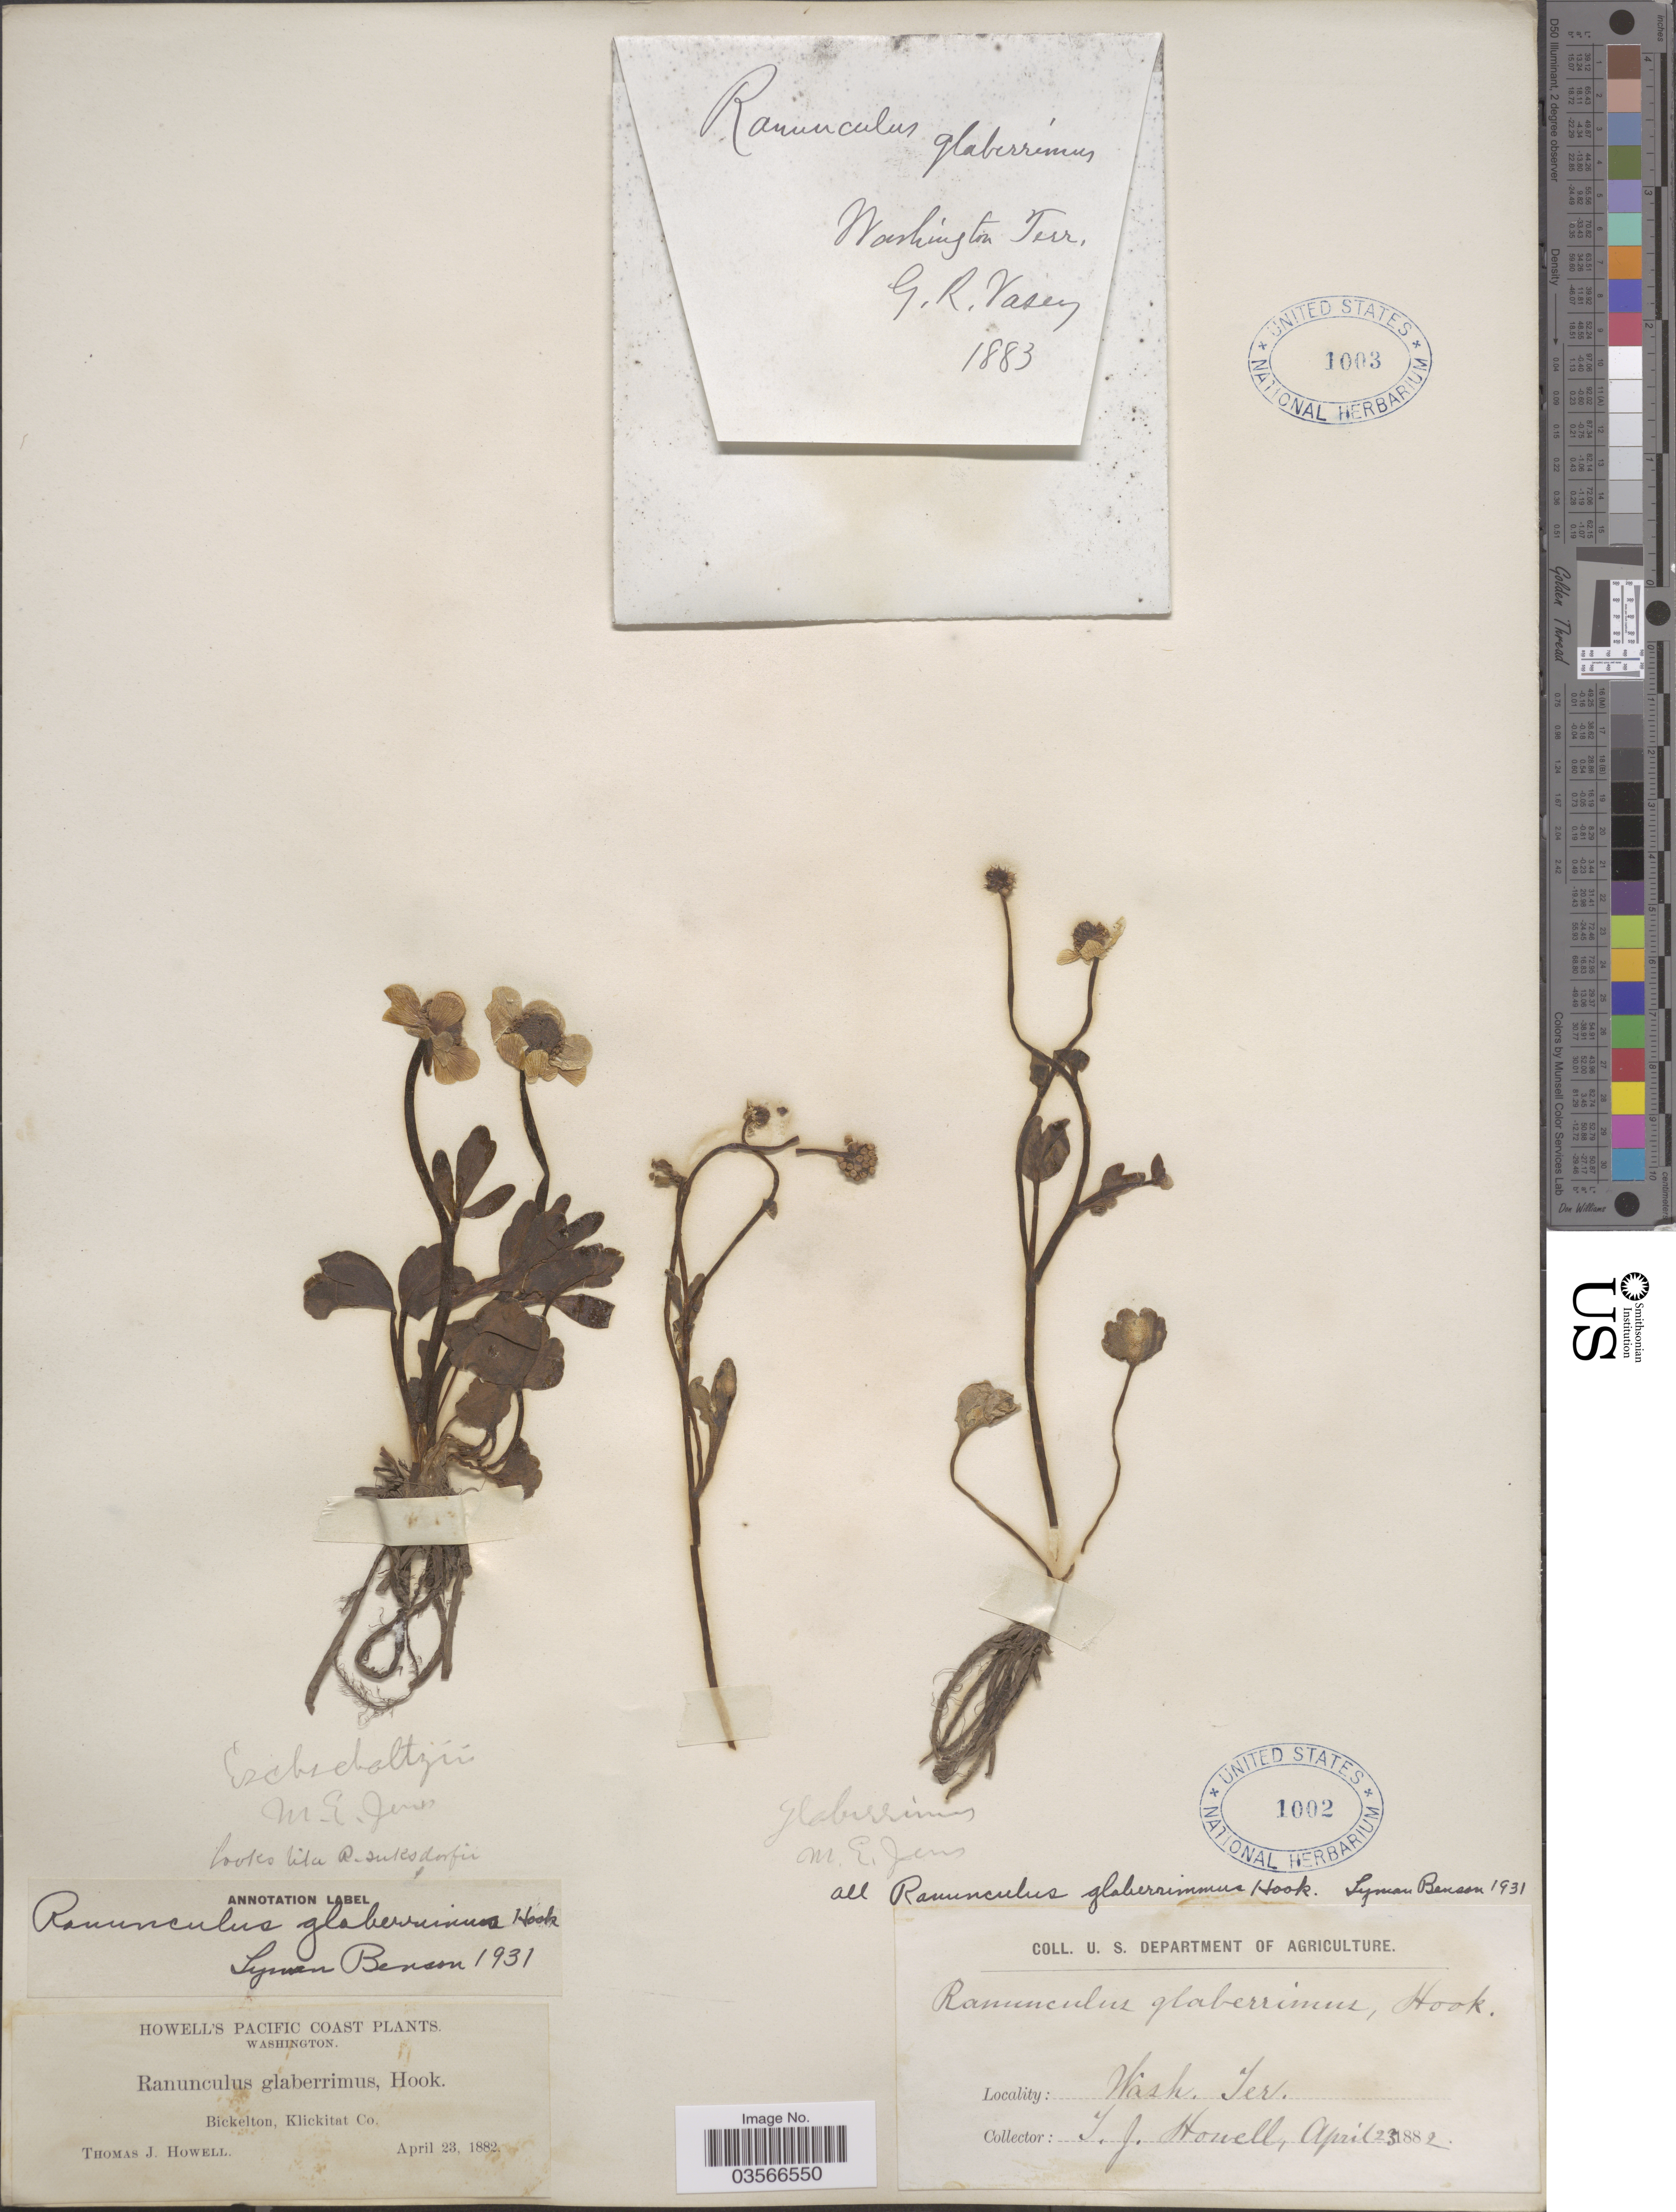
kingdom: Plantae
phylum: Tracheophyta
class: Magnoliopsida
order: Ranunculales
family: Ranunculaceae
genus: Ranunculus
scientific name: Ranunculus glaberrimus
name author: Hook.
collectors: T. J. Howell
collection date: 1882-04-23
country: United States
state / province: Washington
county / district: Klickitat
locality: Pacific Coast. Bickelton, Klickitat Co. Wash. Ter.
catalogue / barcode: US 1002